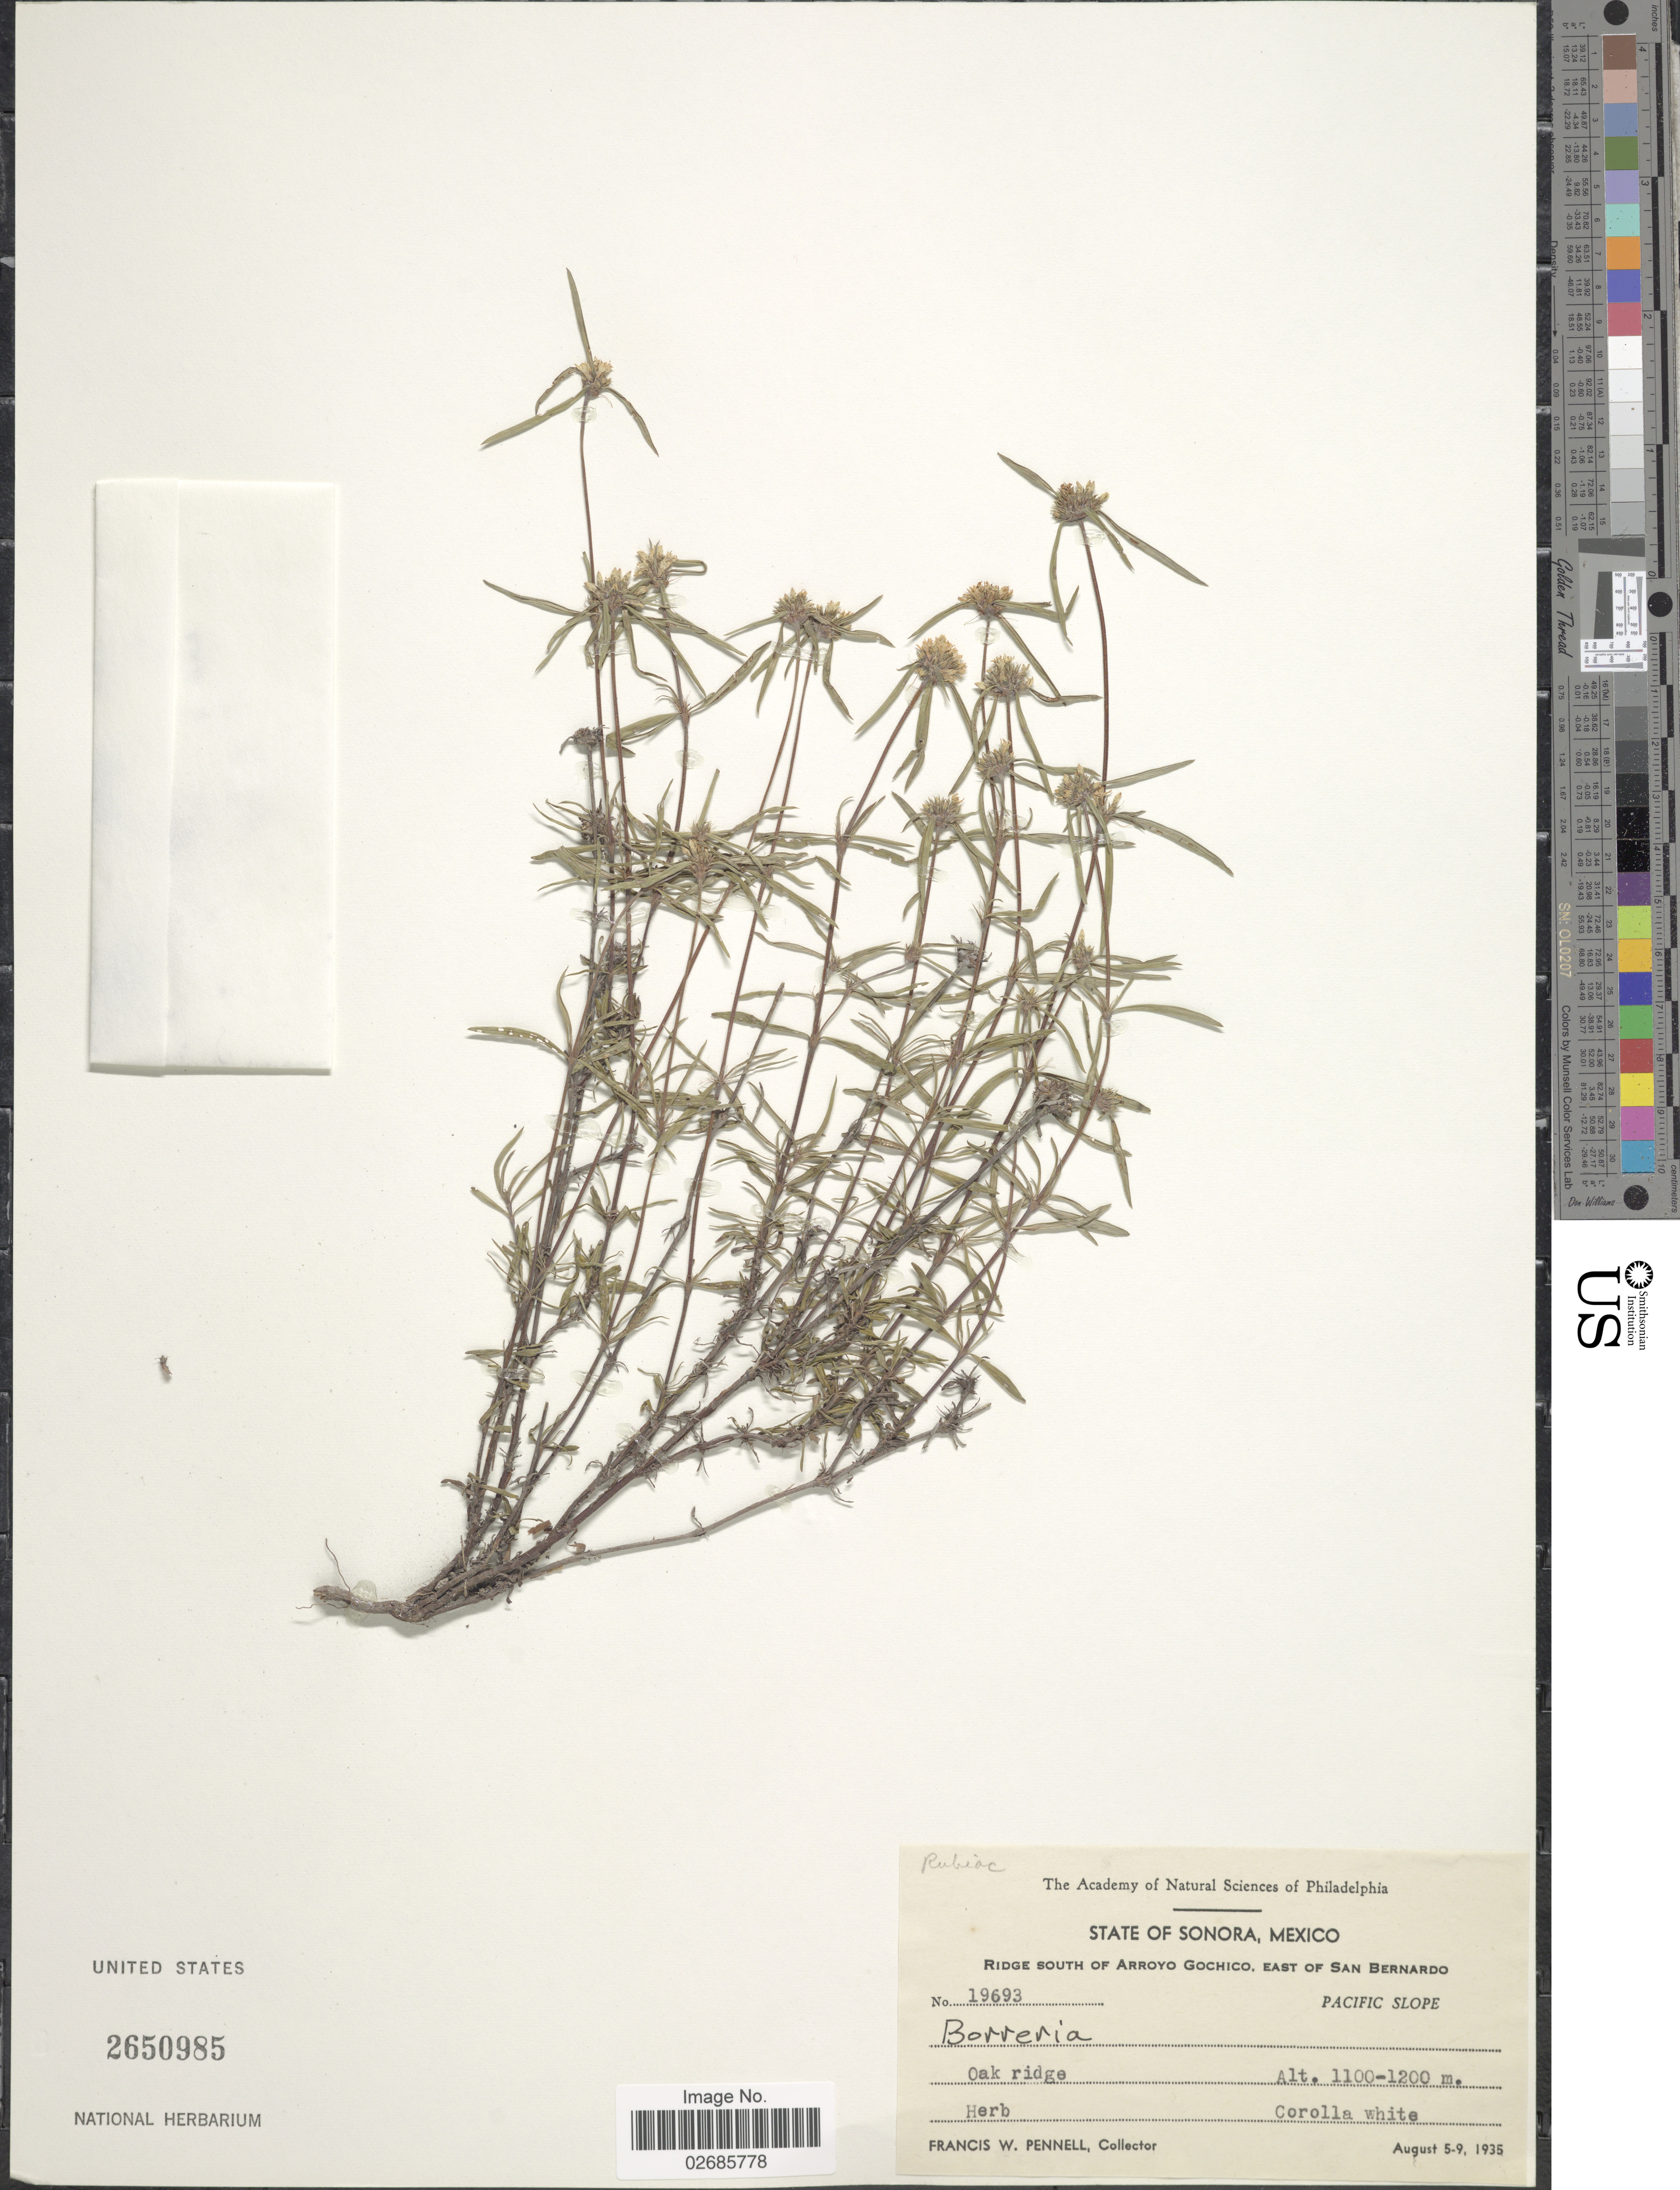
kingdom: Plantae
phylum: Tracheophyta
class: Magnoliopsida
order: Gentianales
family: Rubiaceae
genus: Borreria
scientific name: Borreria sp.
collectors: F. W. Pennell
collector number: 19693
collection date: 1935-08-05/1935-08-09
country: Mexico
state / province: Sonora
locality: Ridge South of Arroyo Gochico, East of San Bernardo, Pacific Slope, Oak ridge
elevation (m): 1100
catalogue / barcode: US 2650985